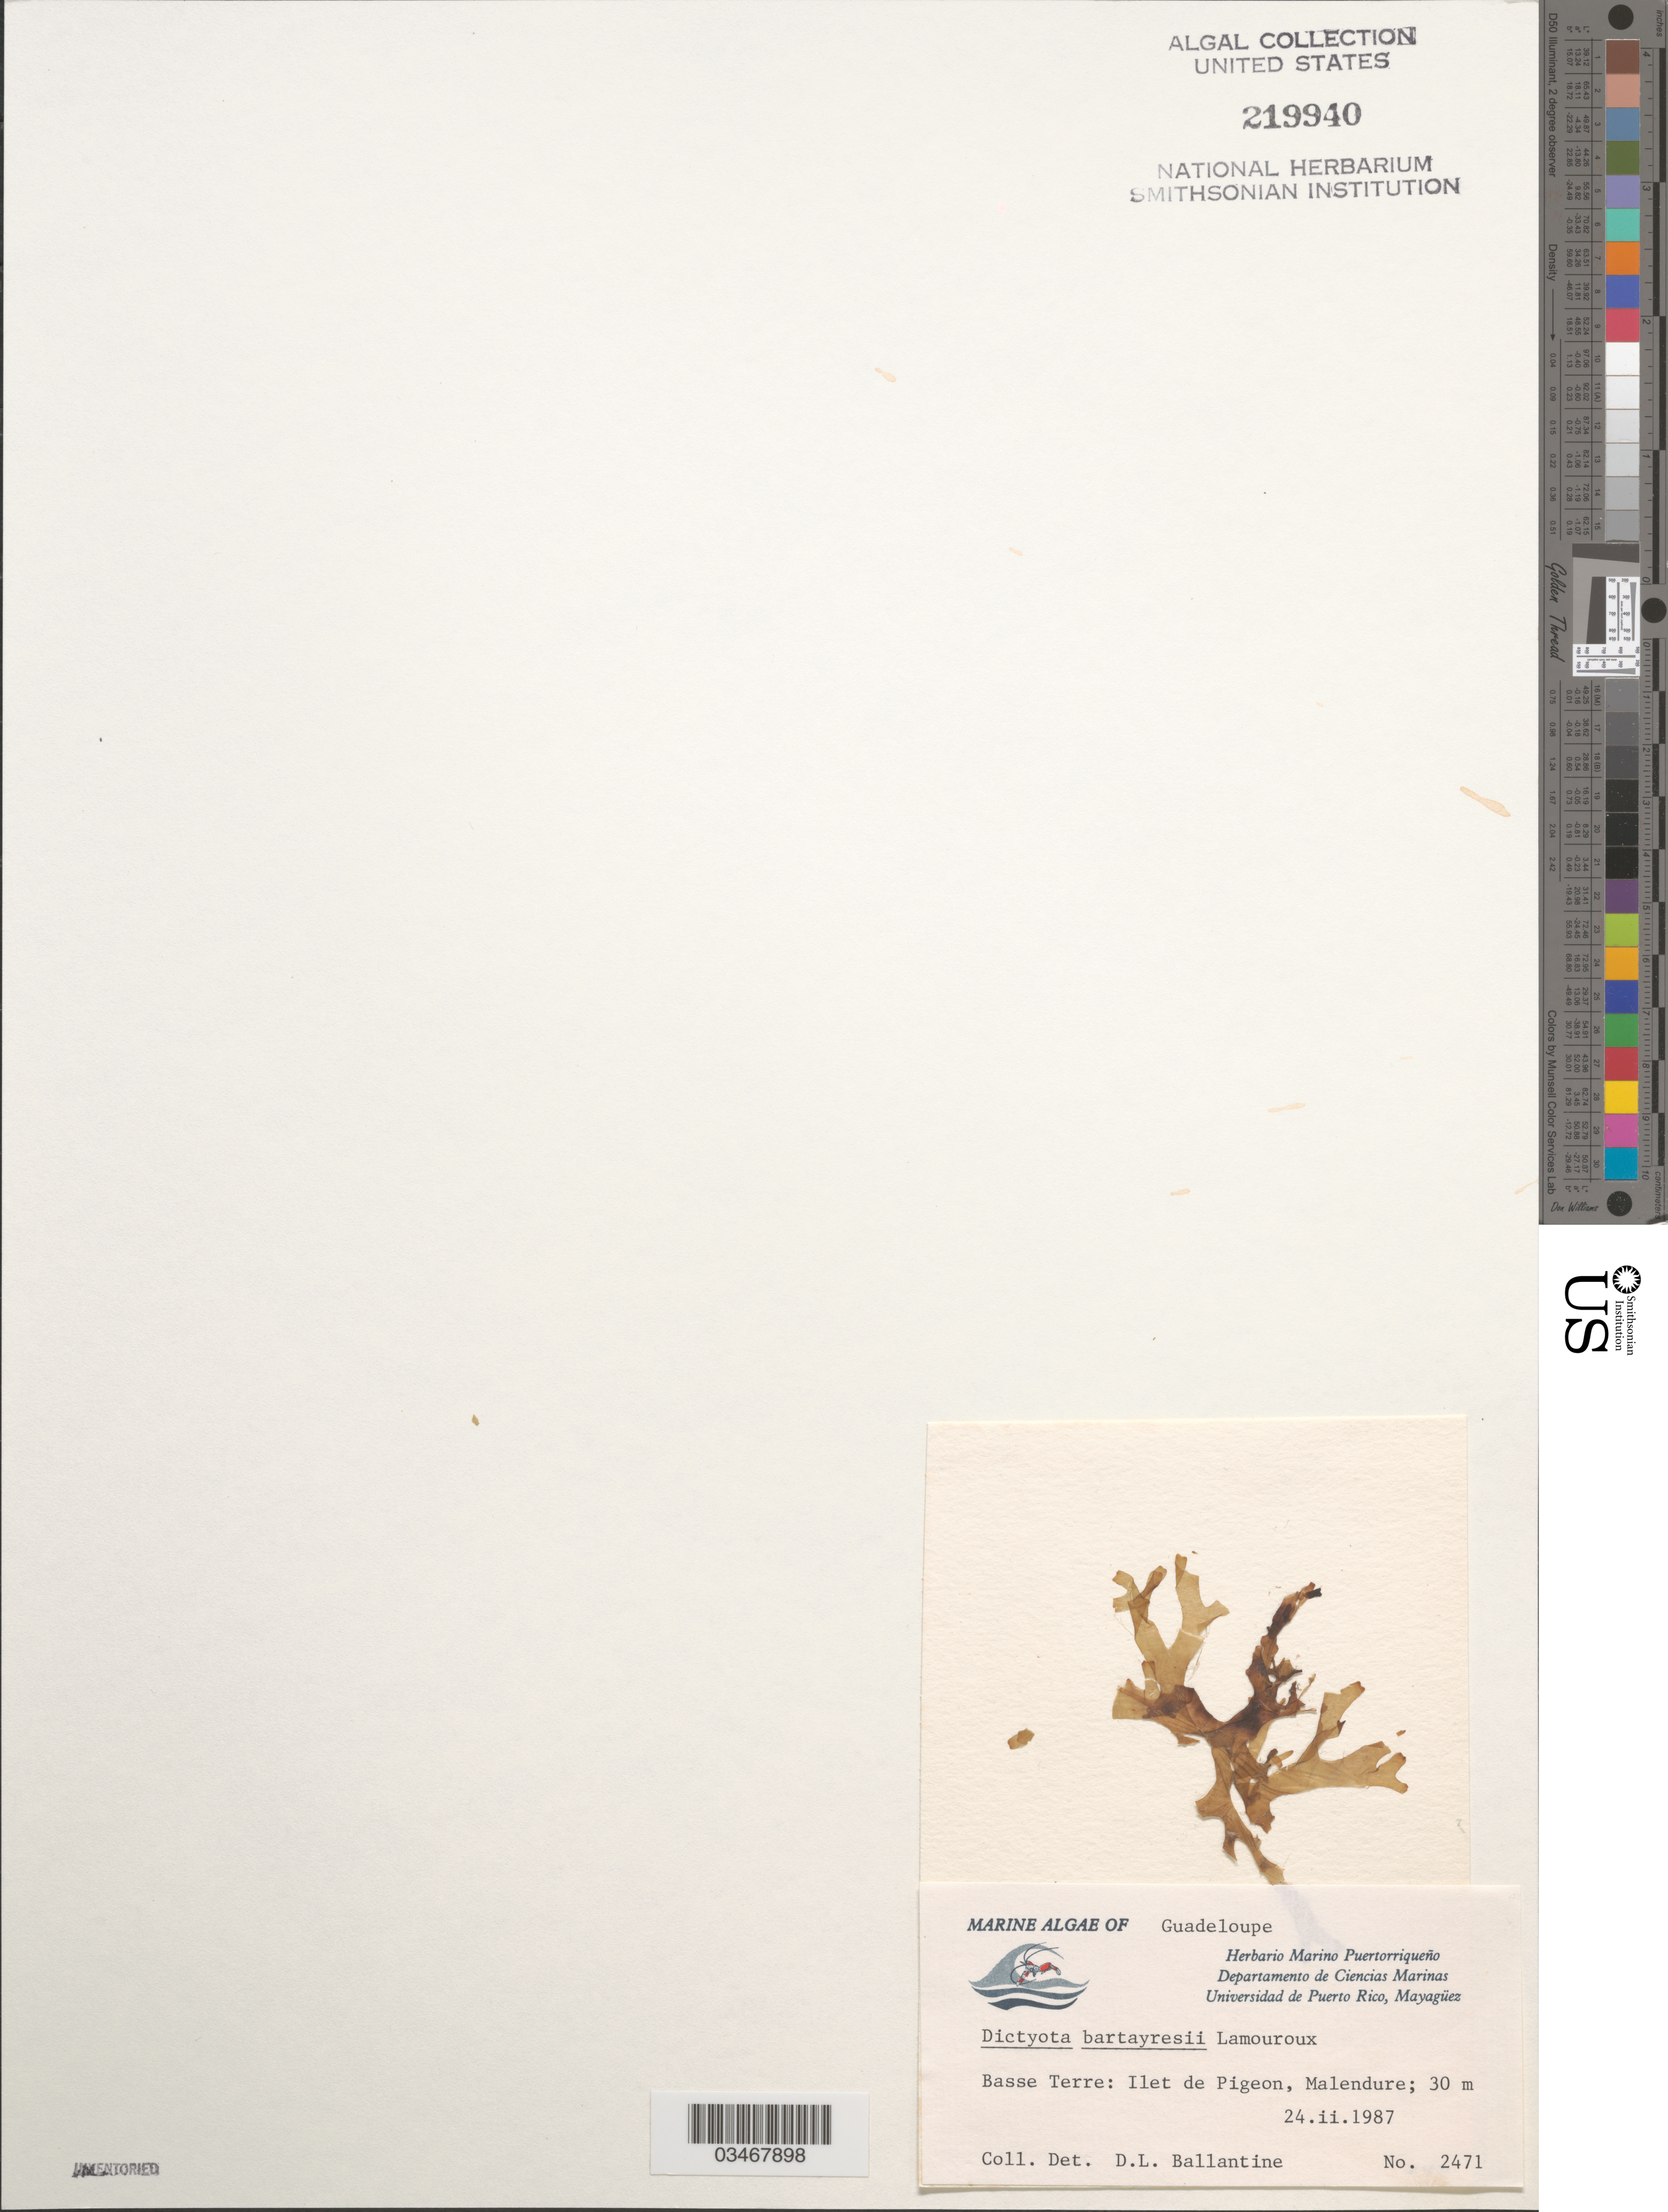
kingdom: Chromista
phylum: Ochrophyta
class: Phaeophyceae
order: Dictyotales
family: Dictyotaceae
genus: Dictyota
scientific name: Dictyota bartayresii J.V. Lamour. nom. illeg.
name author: J.V.Lamouroux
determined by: Ballantine, D. L.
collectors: D.L. Ballantine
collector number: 2471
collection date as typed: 24 Feb 1987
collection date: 1987-02-24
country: Guadeloupe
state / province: Basse Terre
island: Basse Terre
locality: Malendure, Ilet de Pigeon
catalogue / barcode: US 219940